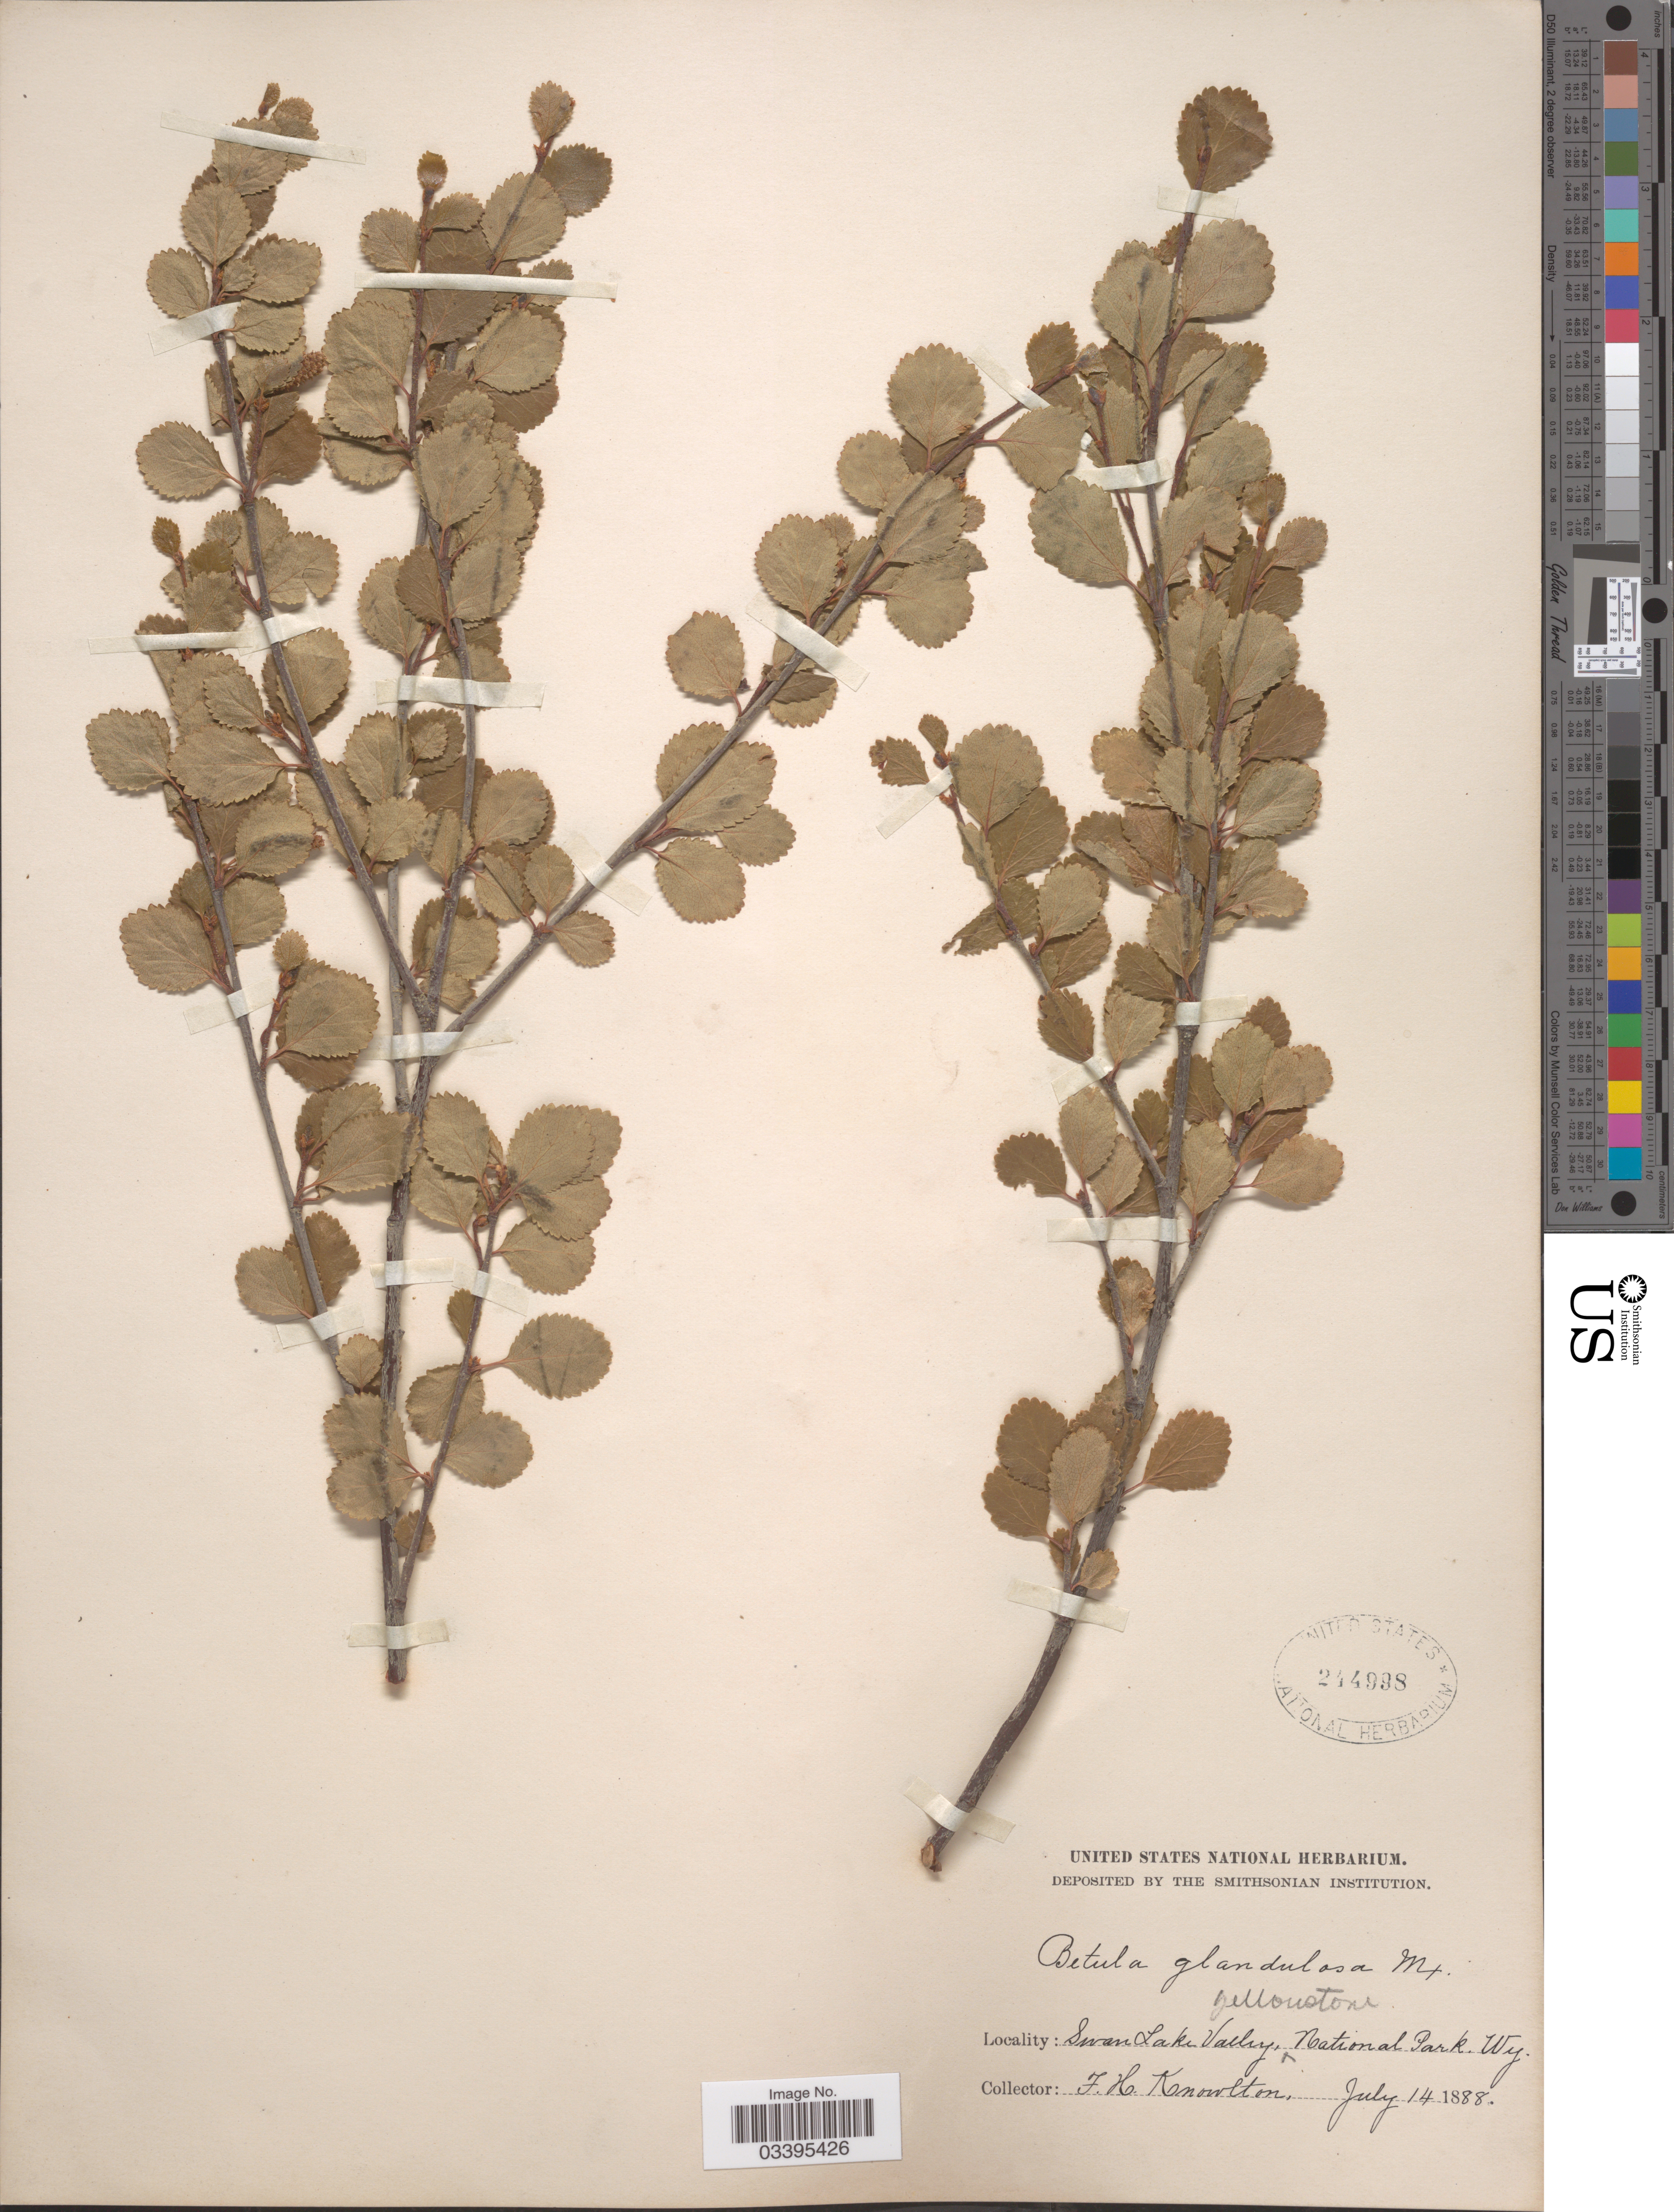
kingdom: Plantae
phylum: Tracheophyta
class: Magnoliopsida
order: Fagales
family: Betulaceae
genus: Betula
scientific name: Betula glandulosa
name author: Michx.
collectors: F. H. Knowlton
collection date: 1888-07-14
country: United States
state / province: Wyoming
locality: Swan Lake Valley, Yellowstone National Park.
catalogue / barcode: US 244998